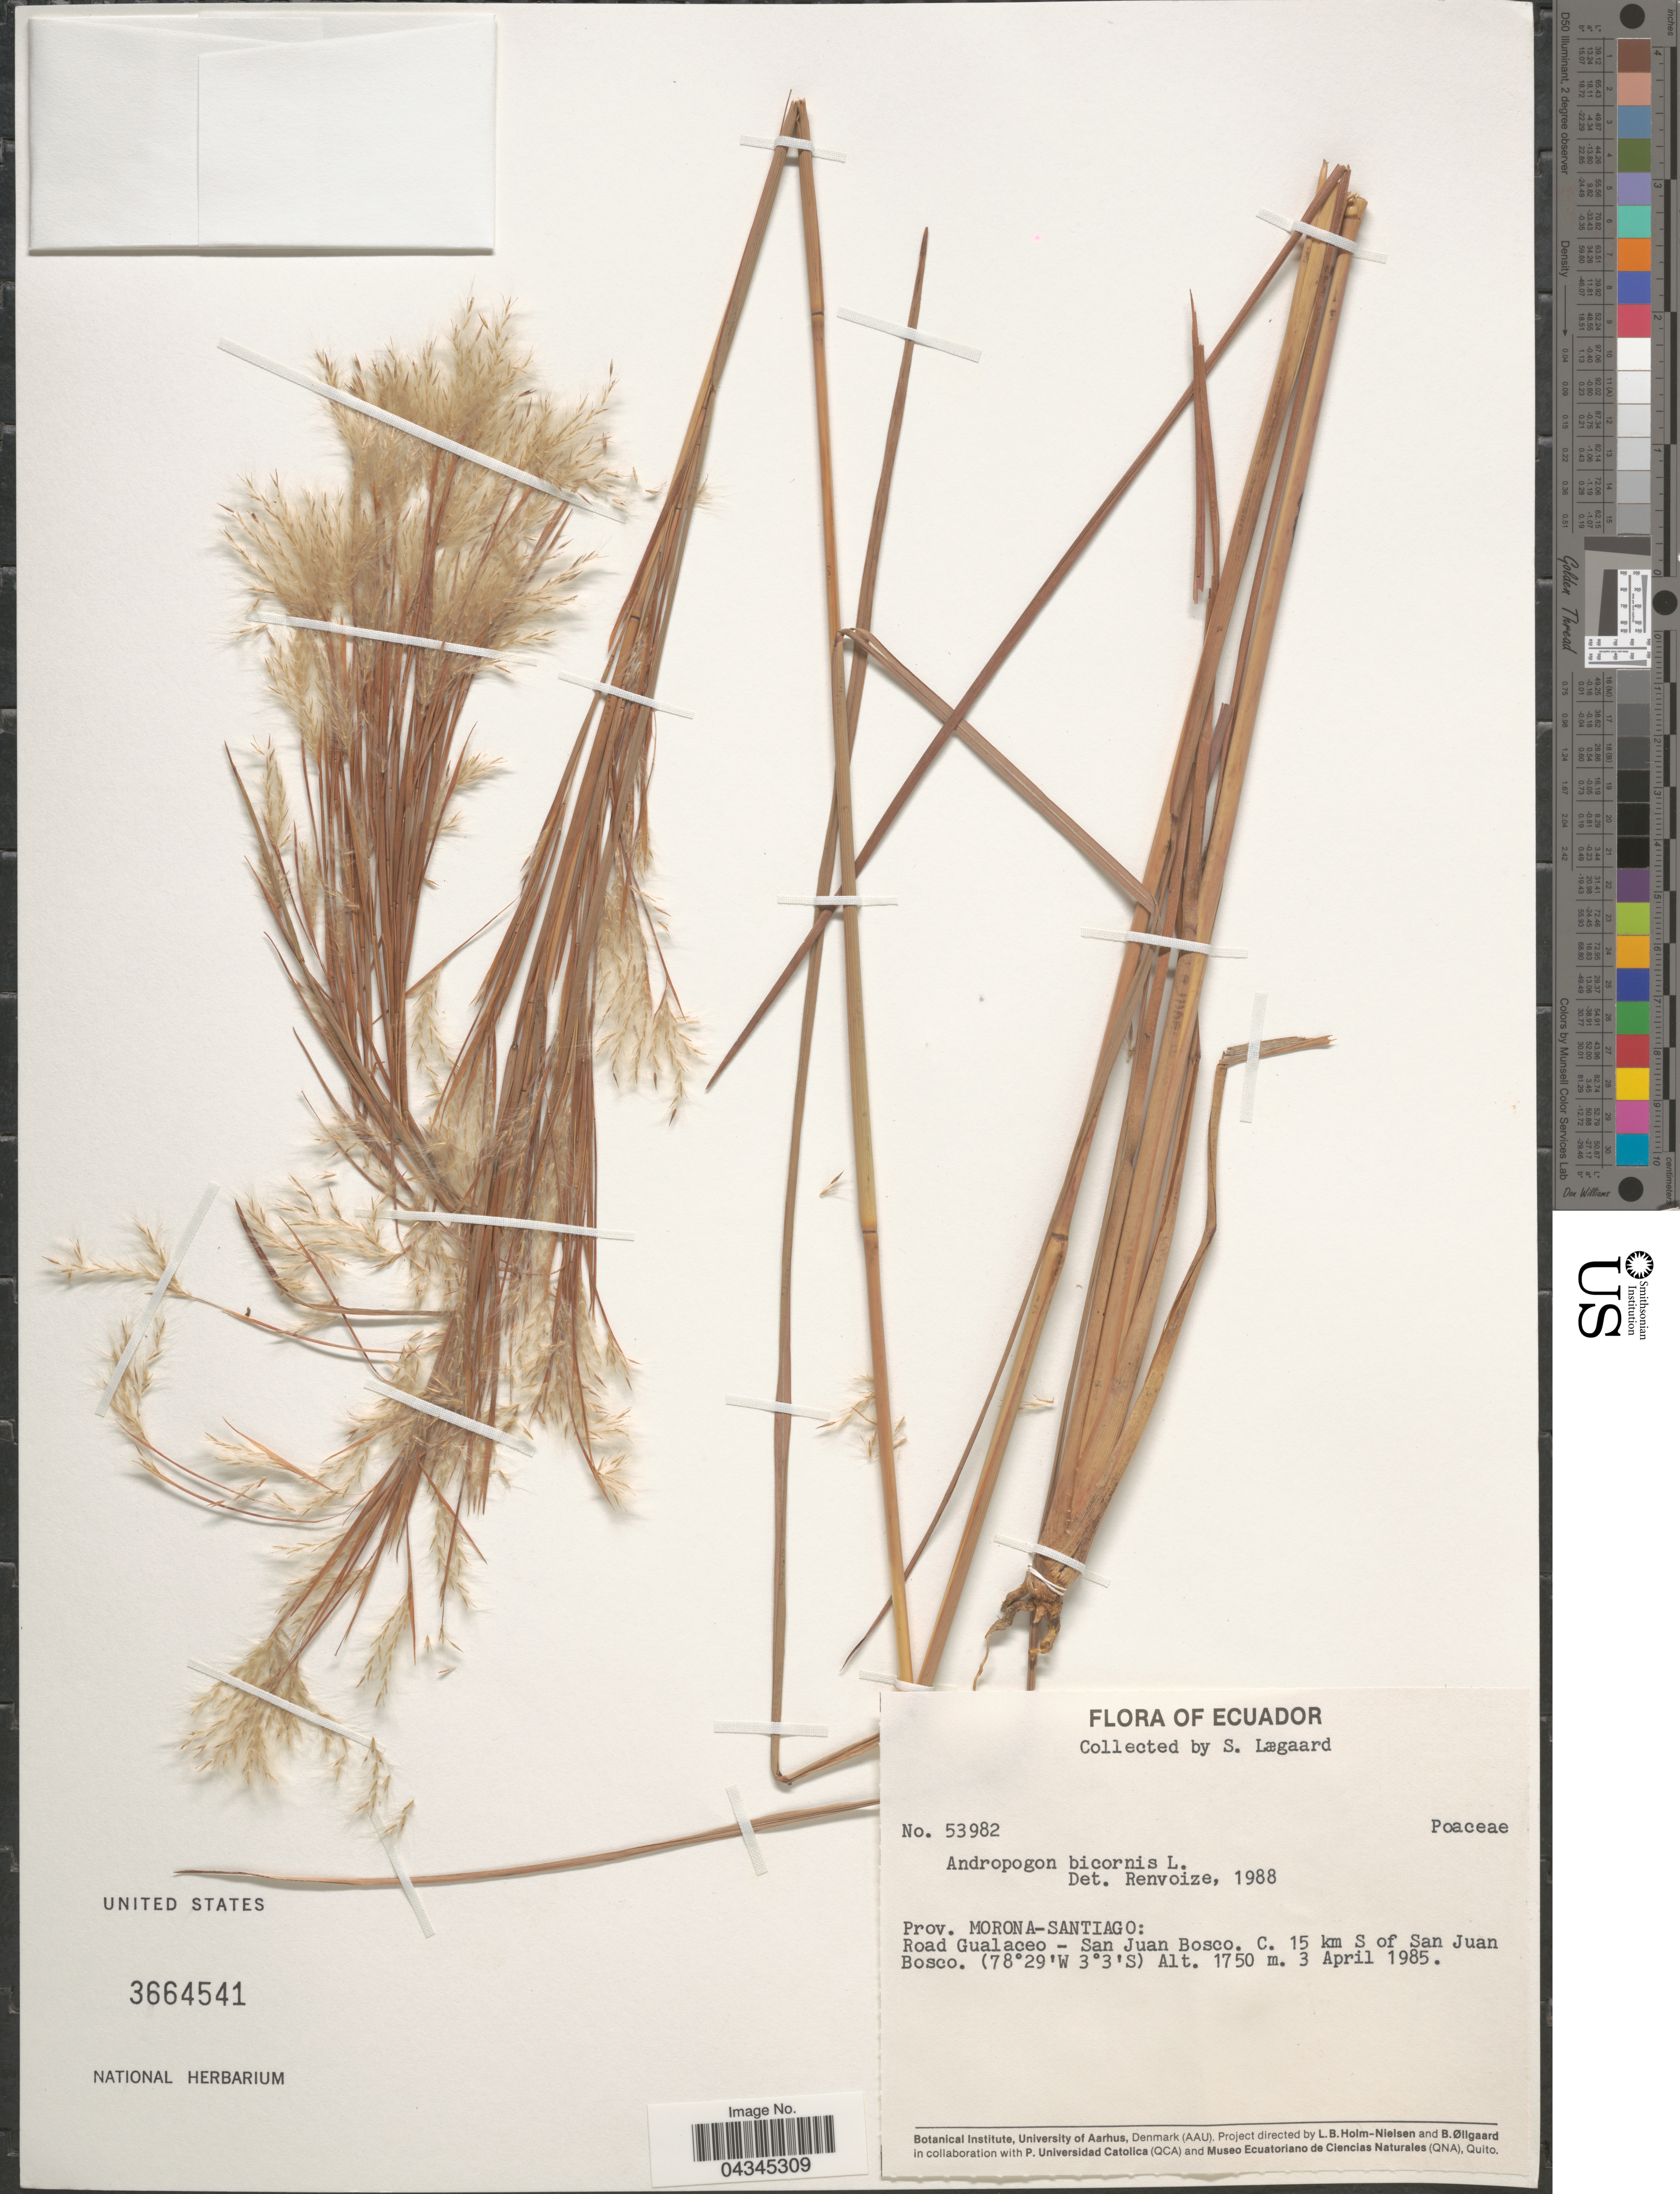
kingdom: Plantae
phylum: Tracheophyta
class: Liliopsida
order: Poales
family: Poaceae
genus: Andropogon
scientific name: Andropogon bicornis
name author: L.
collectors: S. Lægaard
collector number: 53982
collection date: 1985-04-03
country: Ecuador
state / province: Morona-Santiago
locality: Road Gualaceo - San Juan Bosco. C. 15 km S of San Juan Bosco.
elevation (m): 1750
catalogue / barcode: US 3664541